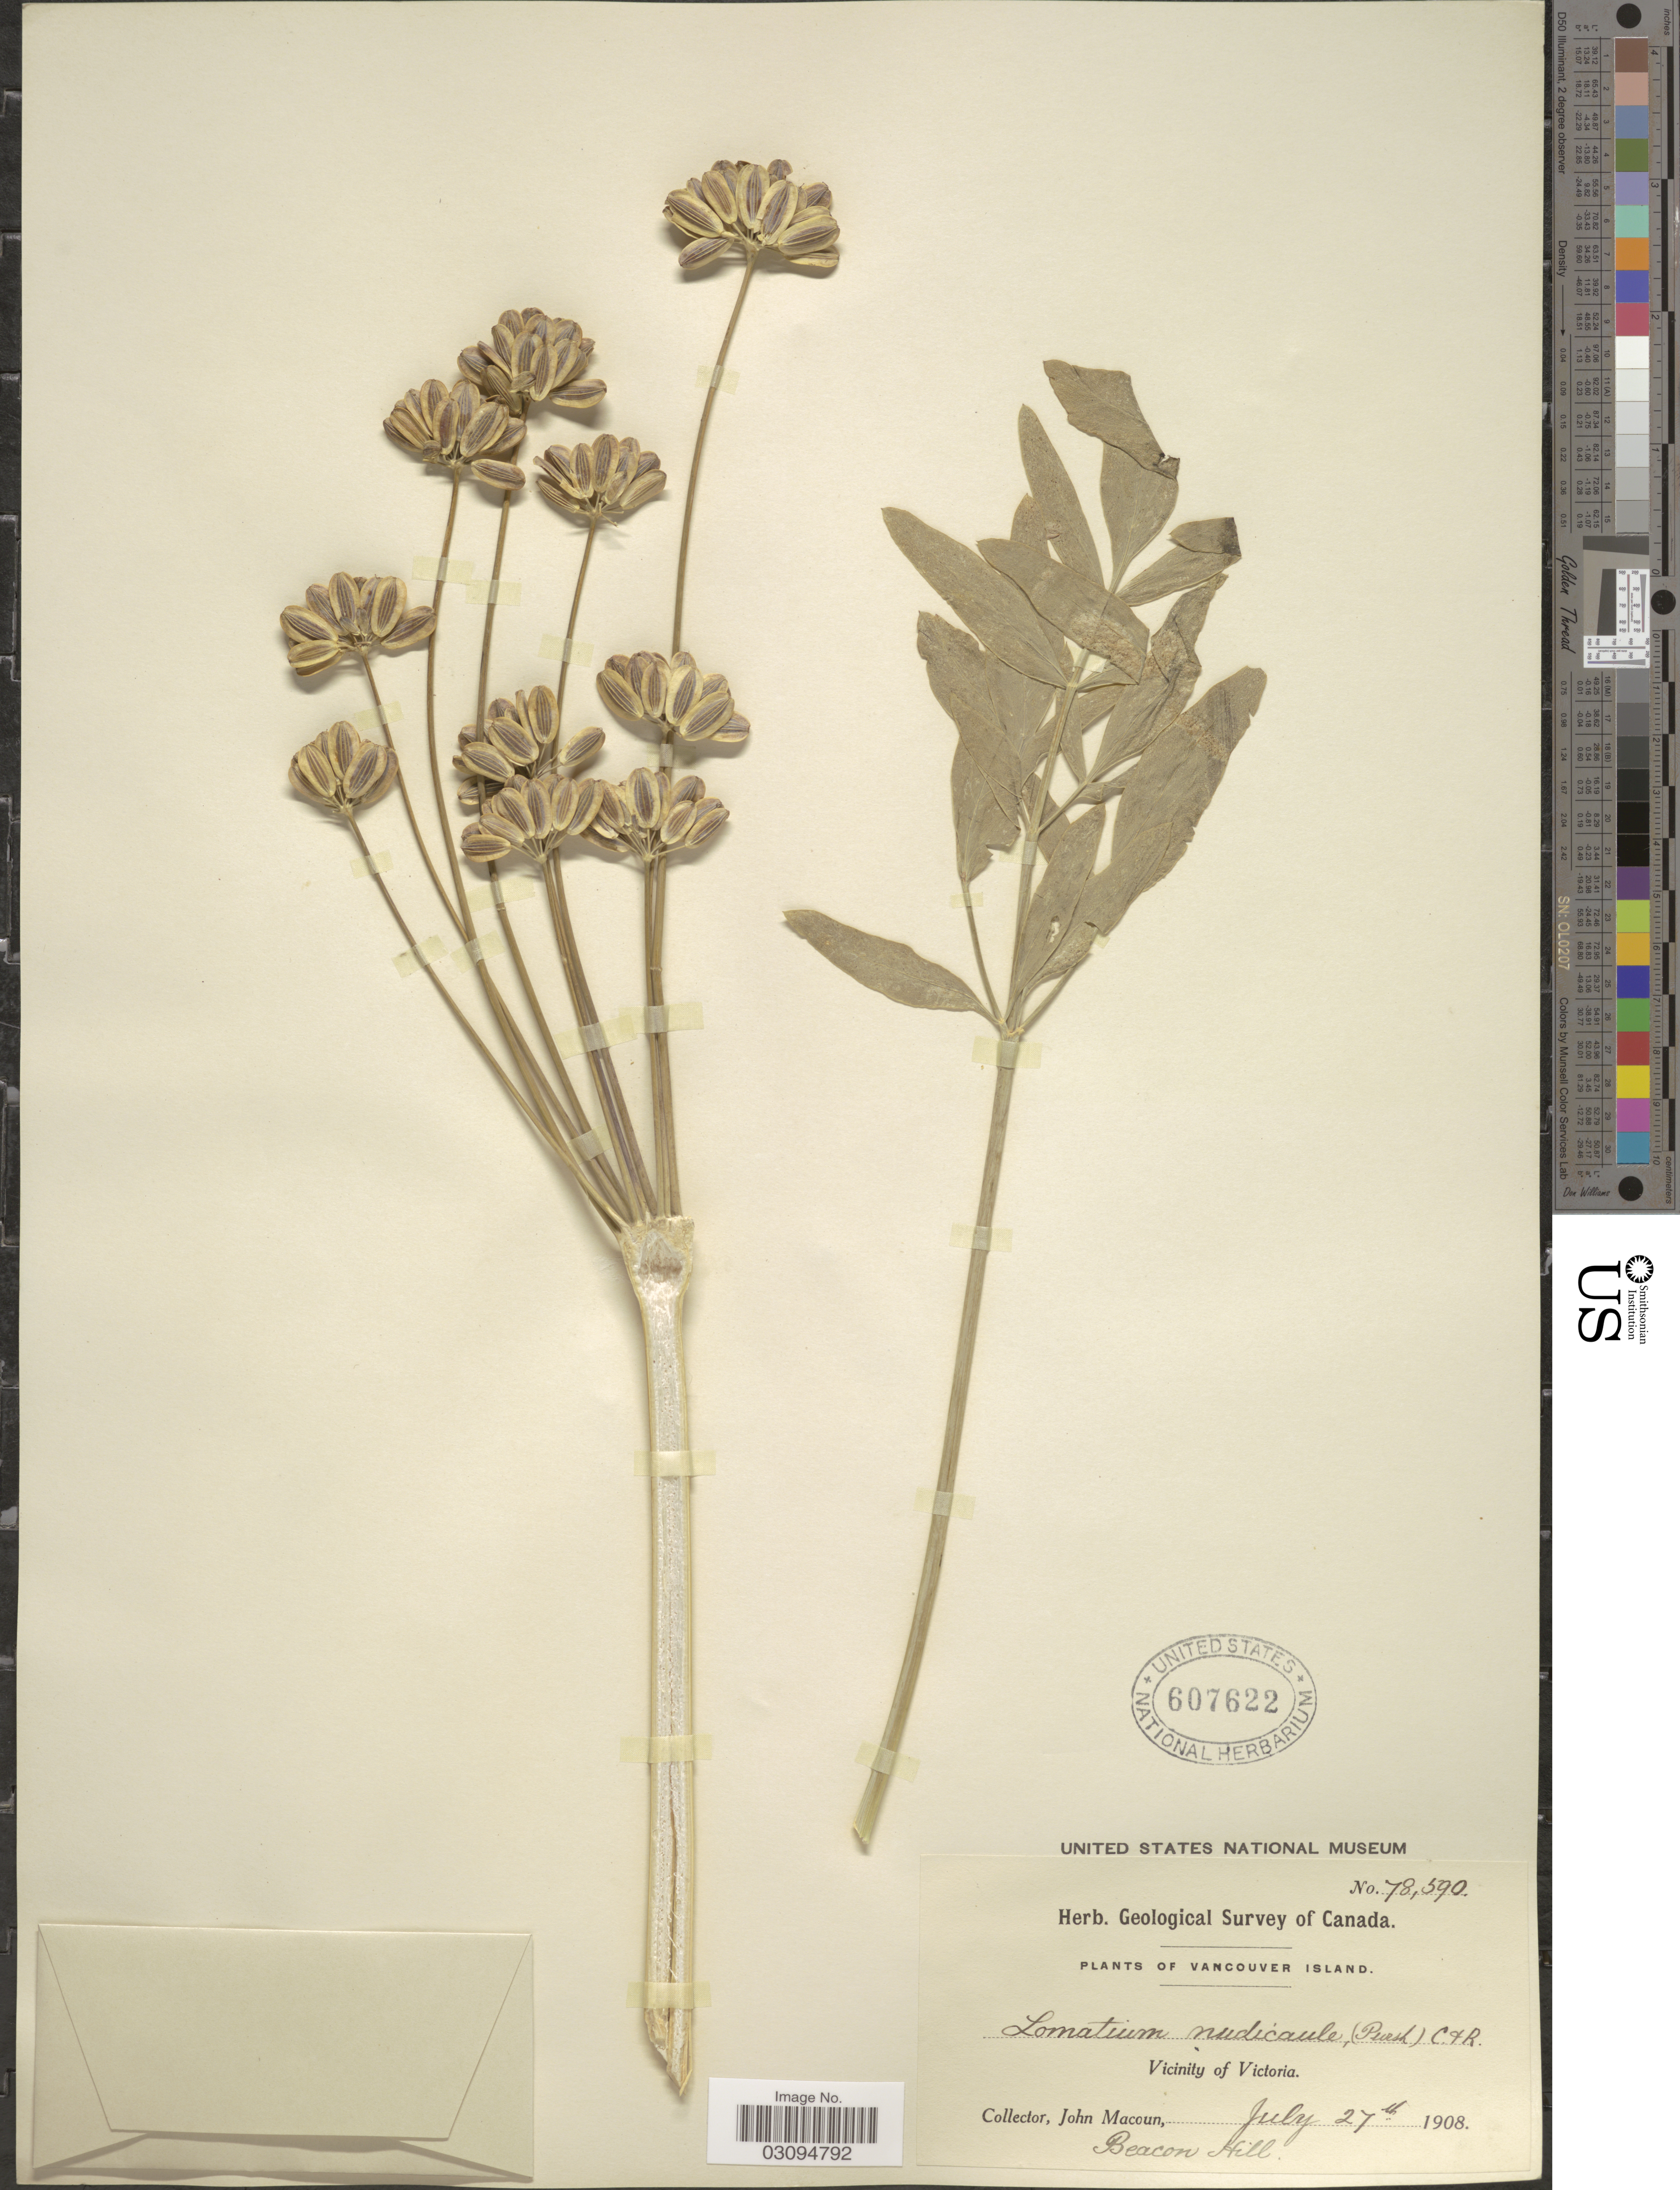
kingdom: Plantae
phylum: Tracheophyta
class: Magnoliopsida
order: Apiales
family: Apiaceae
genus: Lomatium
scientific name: Lomatium nudicaule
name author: (Pursh) J.M. Coult. & Rose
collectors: J. Macoun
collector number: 78590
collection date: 1908-07-27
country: Canada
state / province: British Columbia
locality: Vancouver Island. Vicinity of Victoria. Beacon Hill.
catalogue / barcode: US 607622